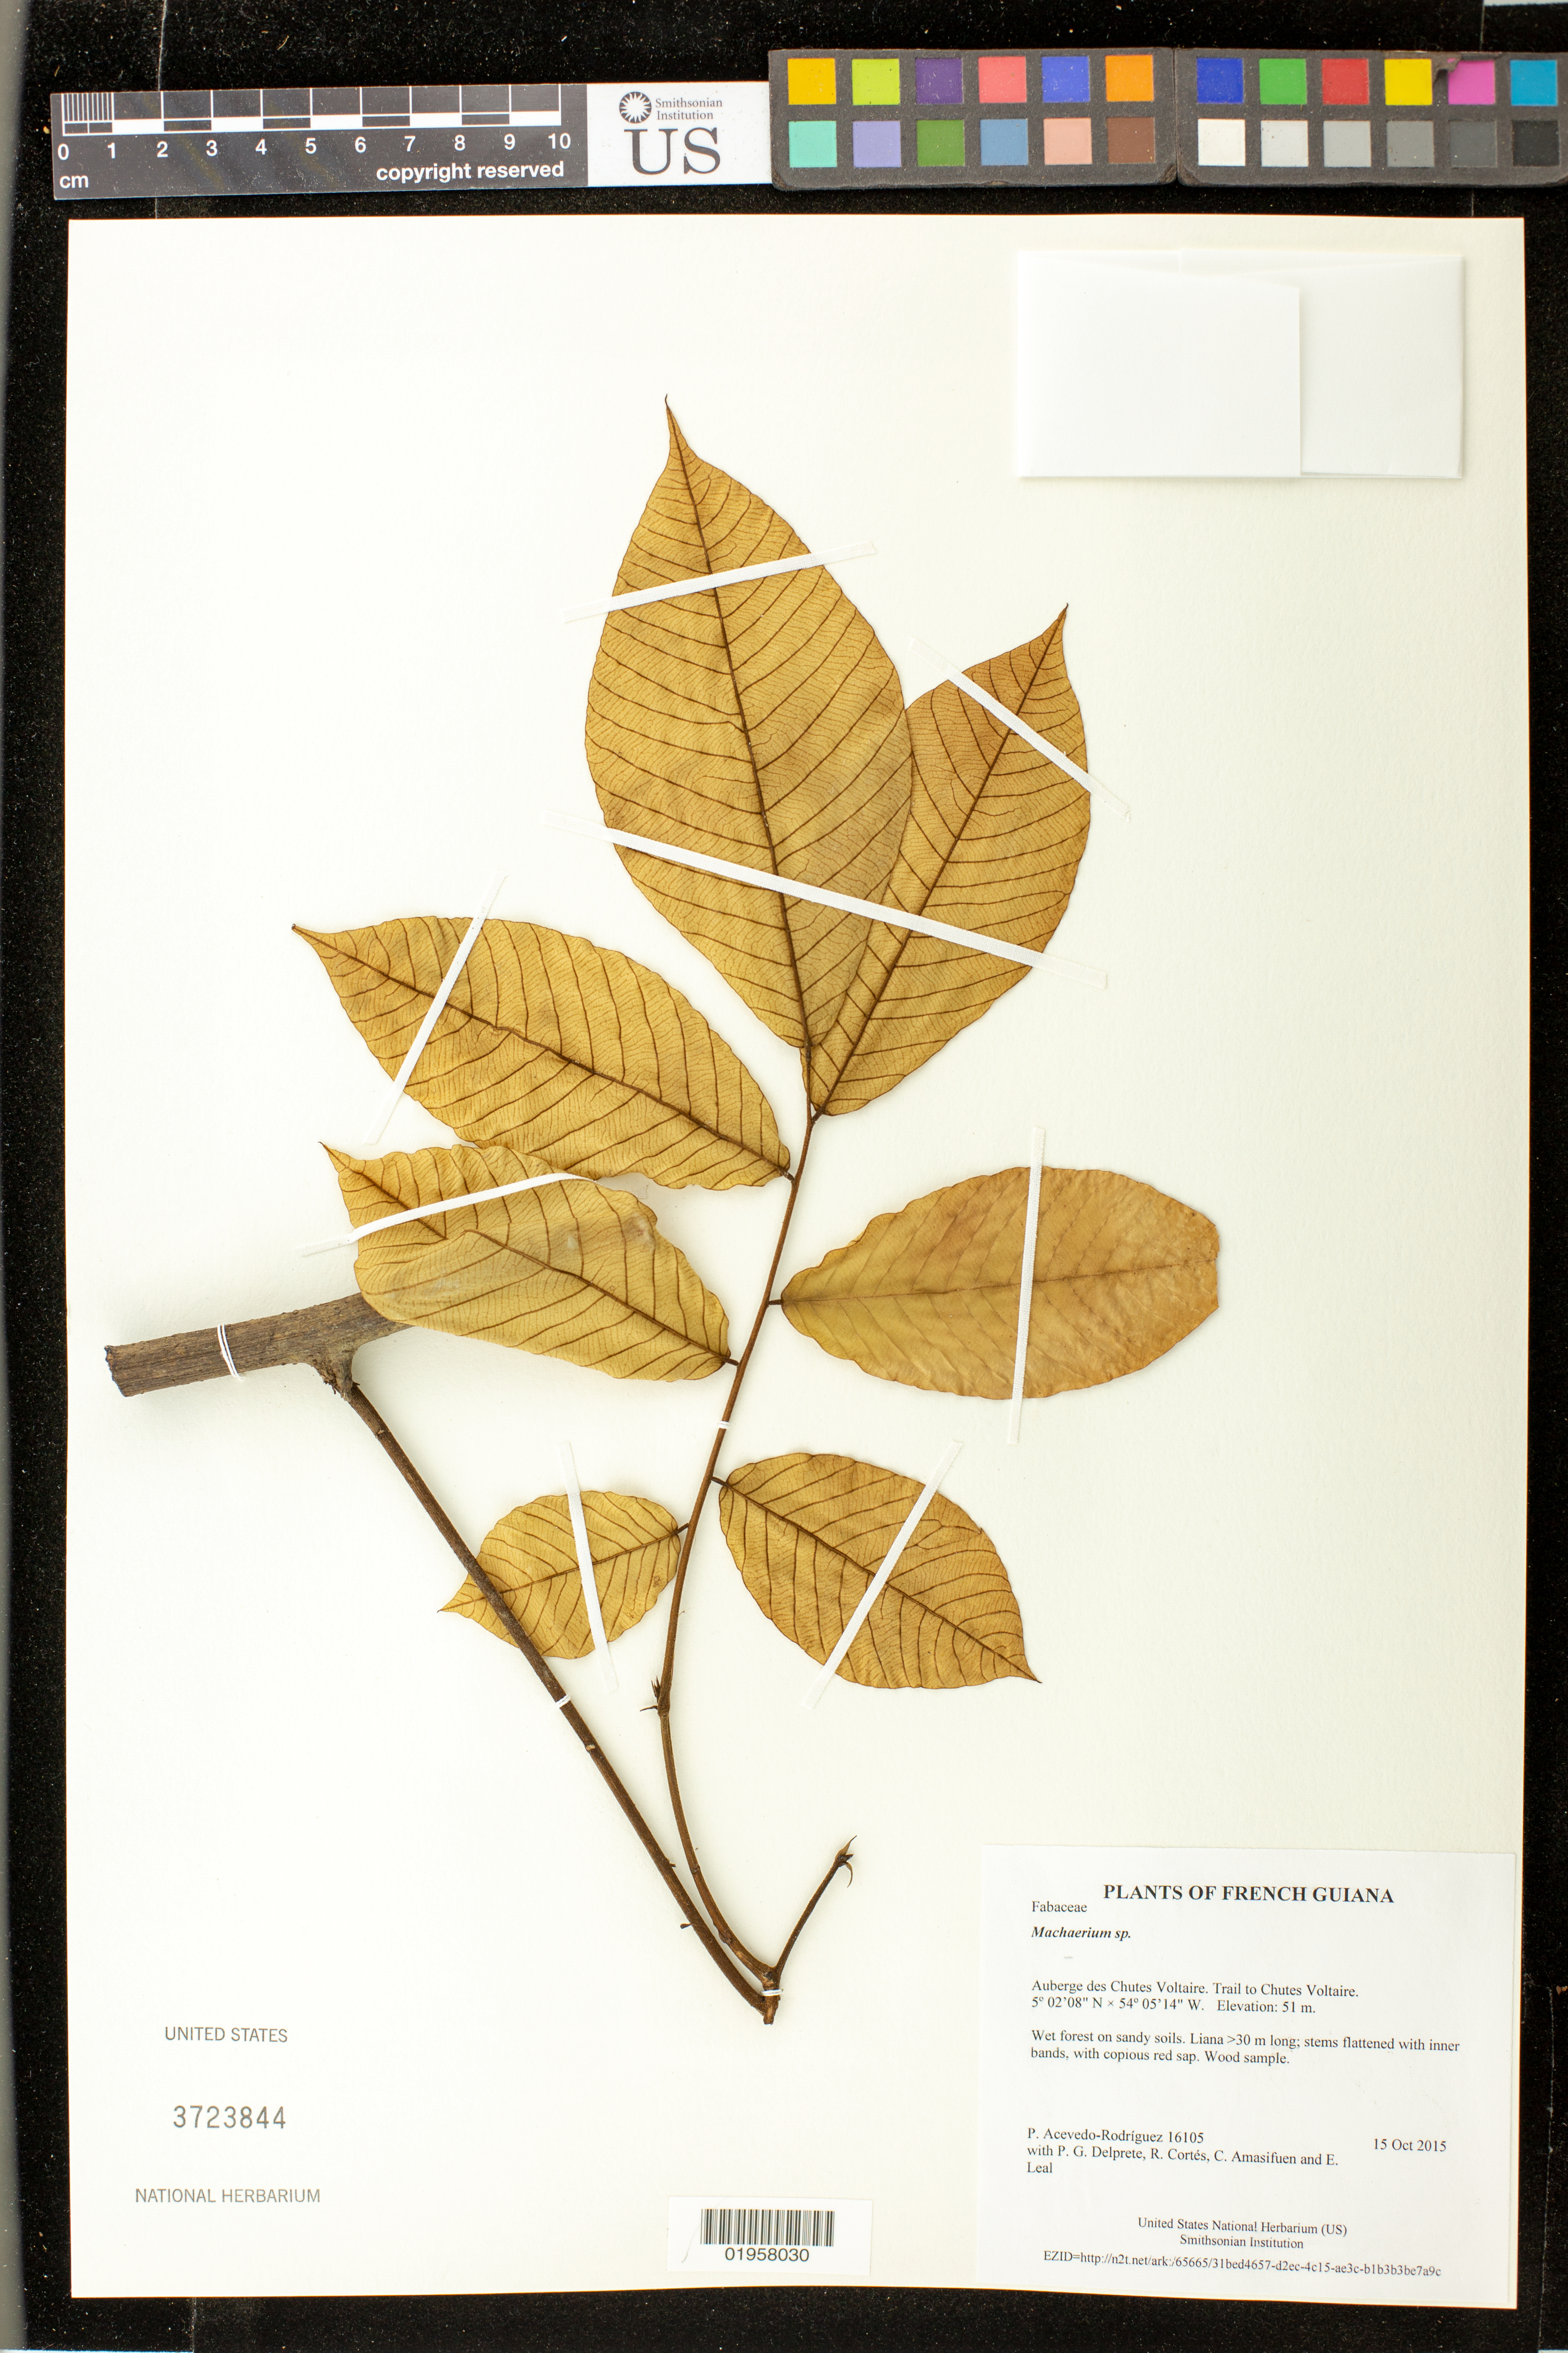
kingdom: Plantae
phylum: Tracheophyta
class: Magnoliopsida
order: Fabales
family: Fabaceae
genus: Machaerium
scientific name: Machaerium sp.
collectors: P. Acevedo-Rodr., P. G. Delprete, R. Cortés, C. Amasifuen & E. Leal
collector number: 16105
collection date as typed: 15 October 2015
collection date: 2015-10-15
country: French Guiana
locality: Auberge des Chutes Voltaire. Trail to Chutes Voltaire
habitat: Wet forest on sandy soils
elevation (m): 51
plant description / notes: US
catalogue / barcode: US 3723844